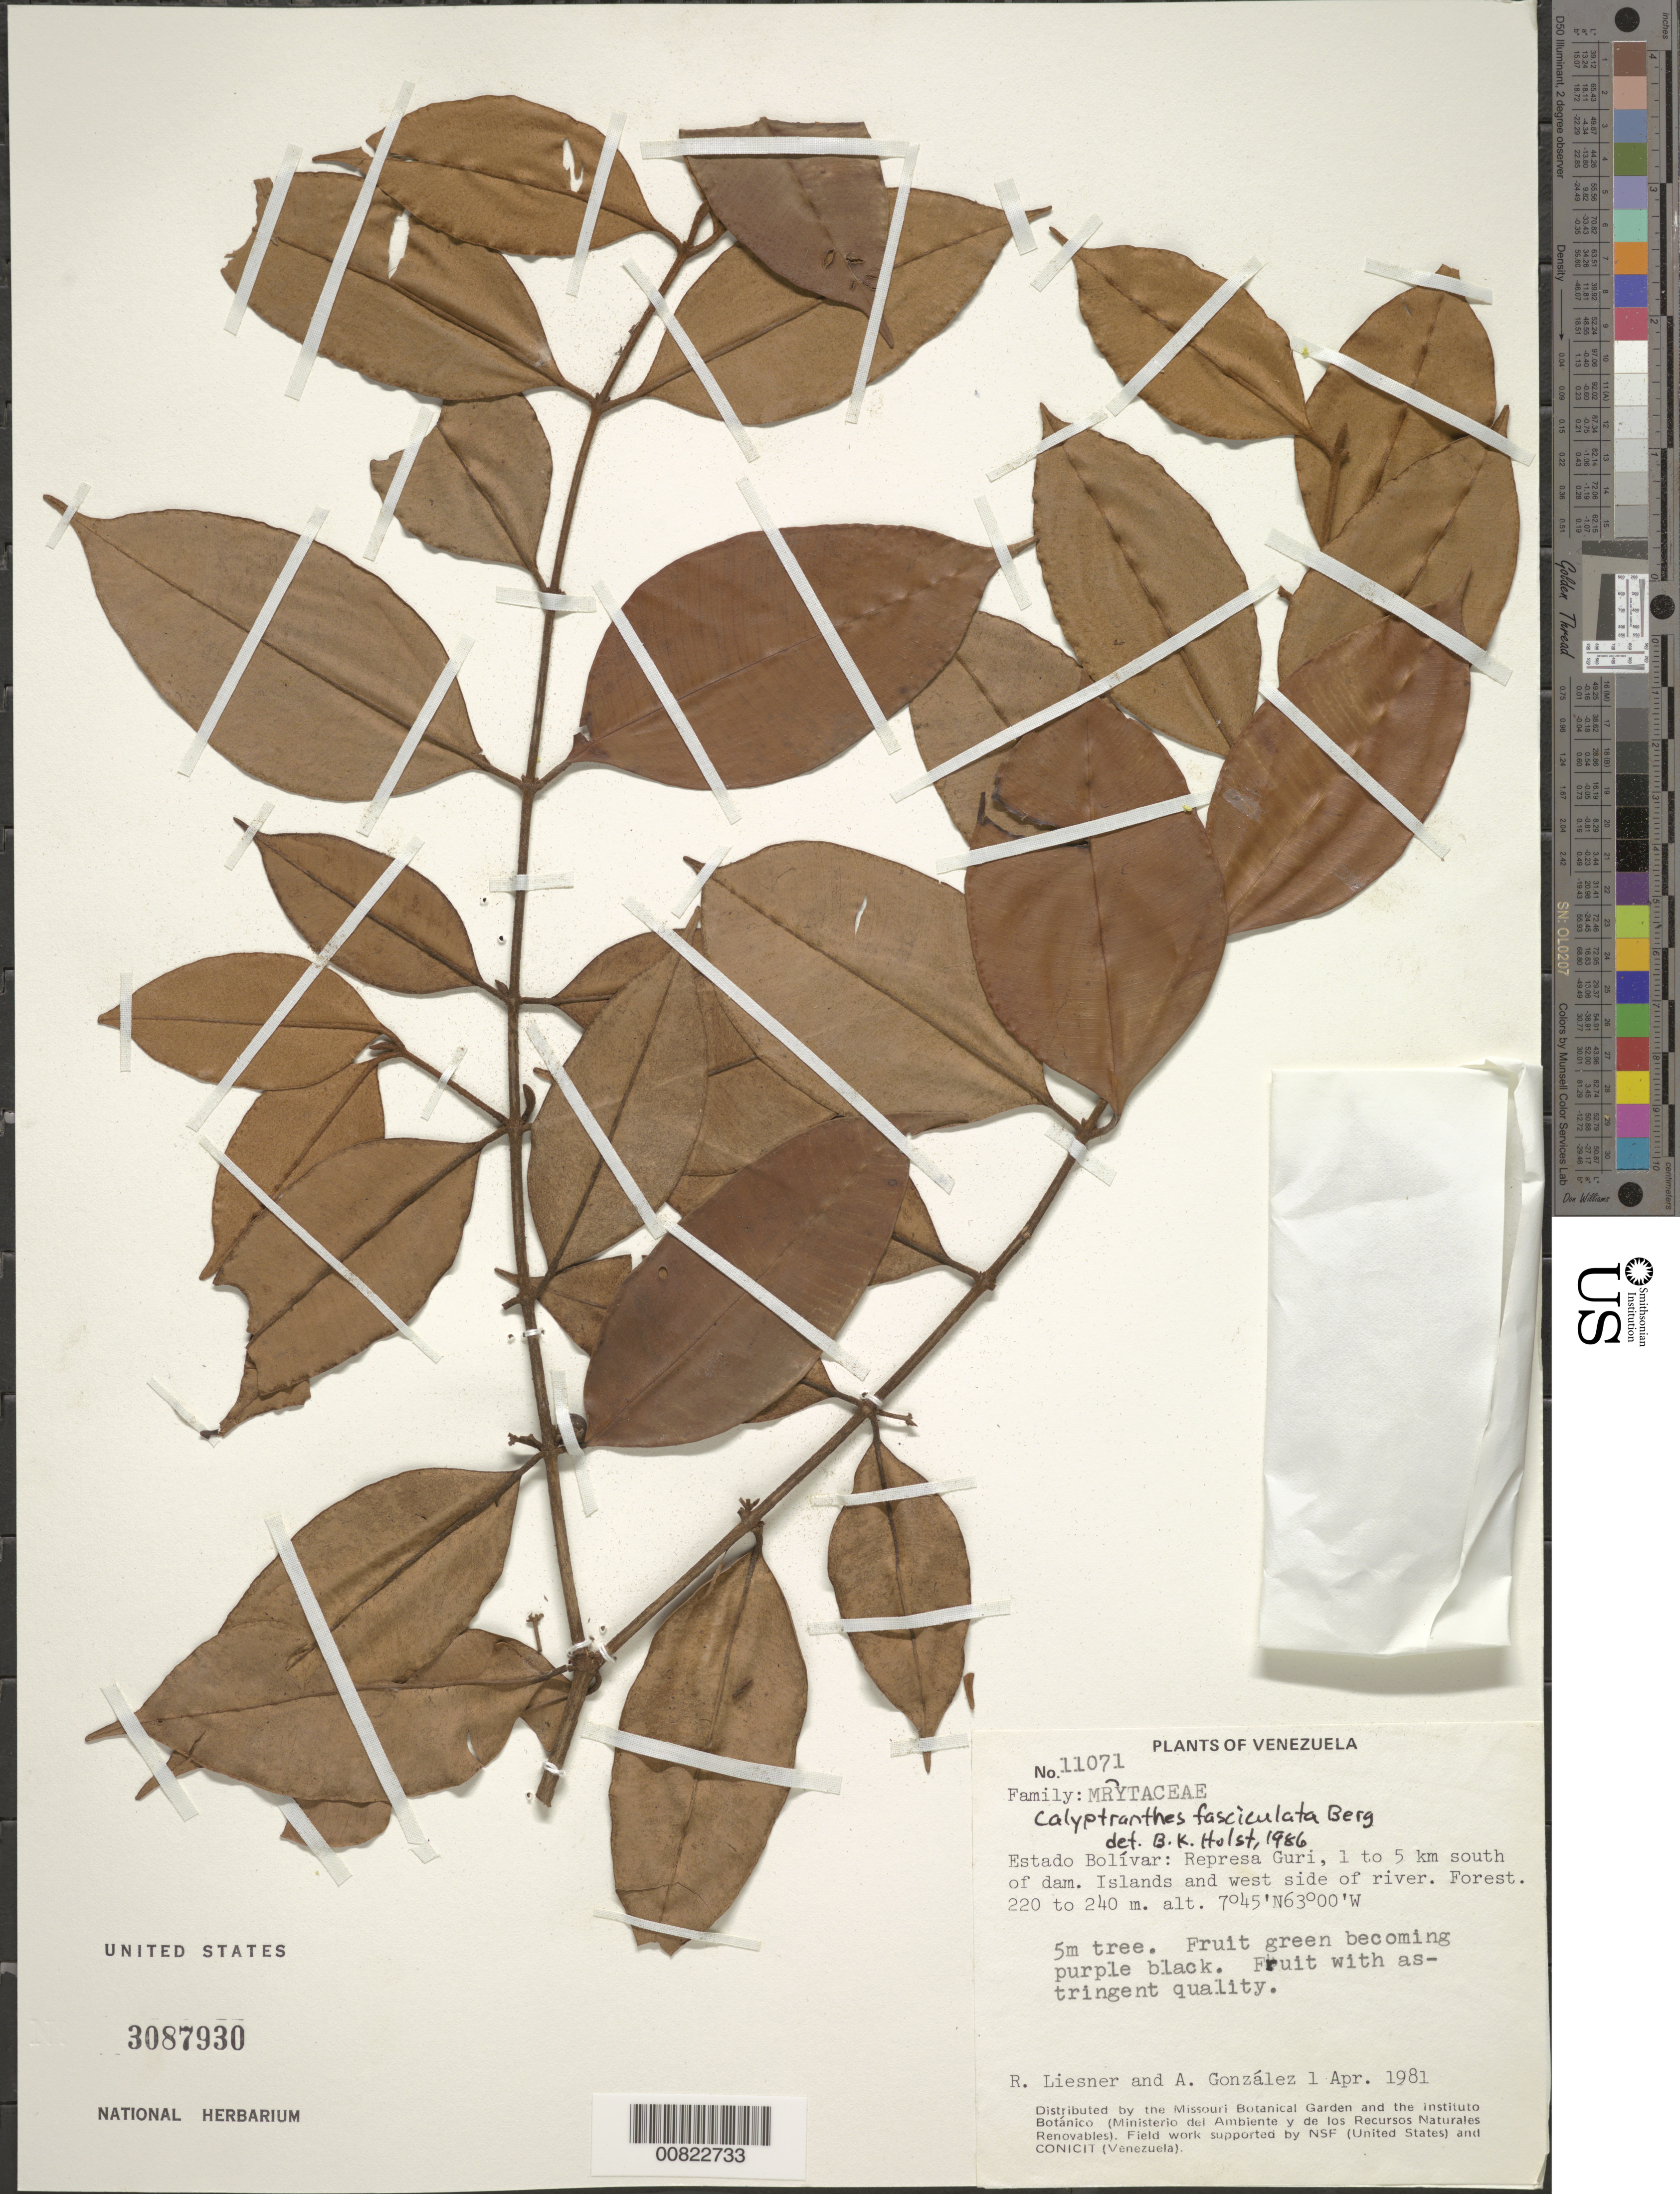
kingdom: Plantae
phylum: Tracheophyta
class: Magnoliopsida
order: Myrtales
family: Myrtaceae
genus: Myrcia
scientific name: Myrcia fasciculata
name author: (O. Berg) K. Campbell & K. Samra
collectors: R. L. Liesner & A. C. González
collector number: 11071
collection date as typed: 1-Apr-81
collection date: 1981-04-01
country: Venezuela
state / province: Bolívar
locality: Represa Guri, 1-5 km S of dam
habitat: Forest; islands and W side of river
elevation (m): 220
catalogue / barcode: US 3087930